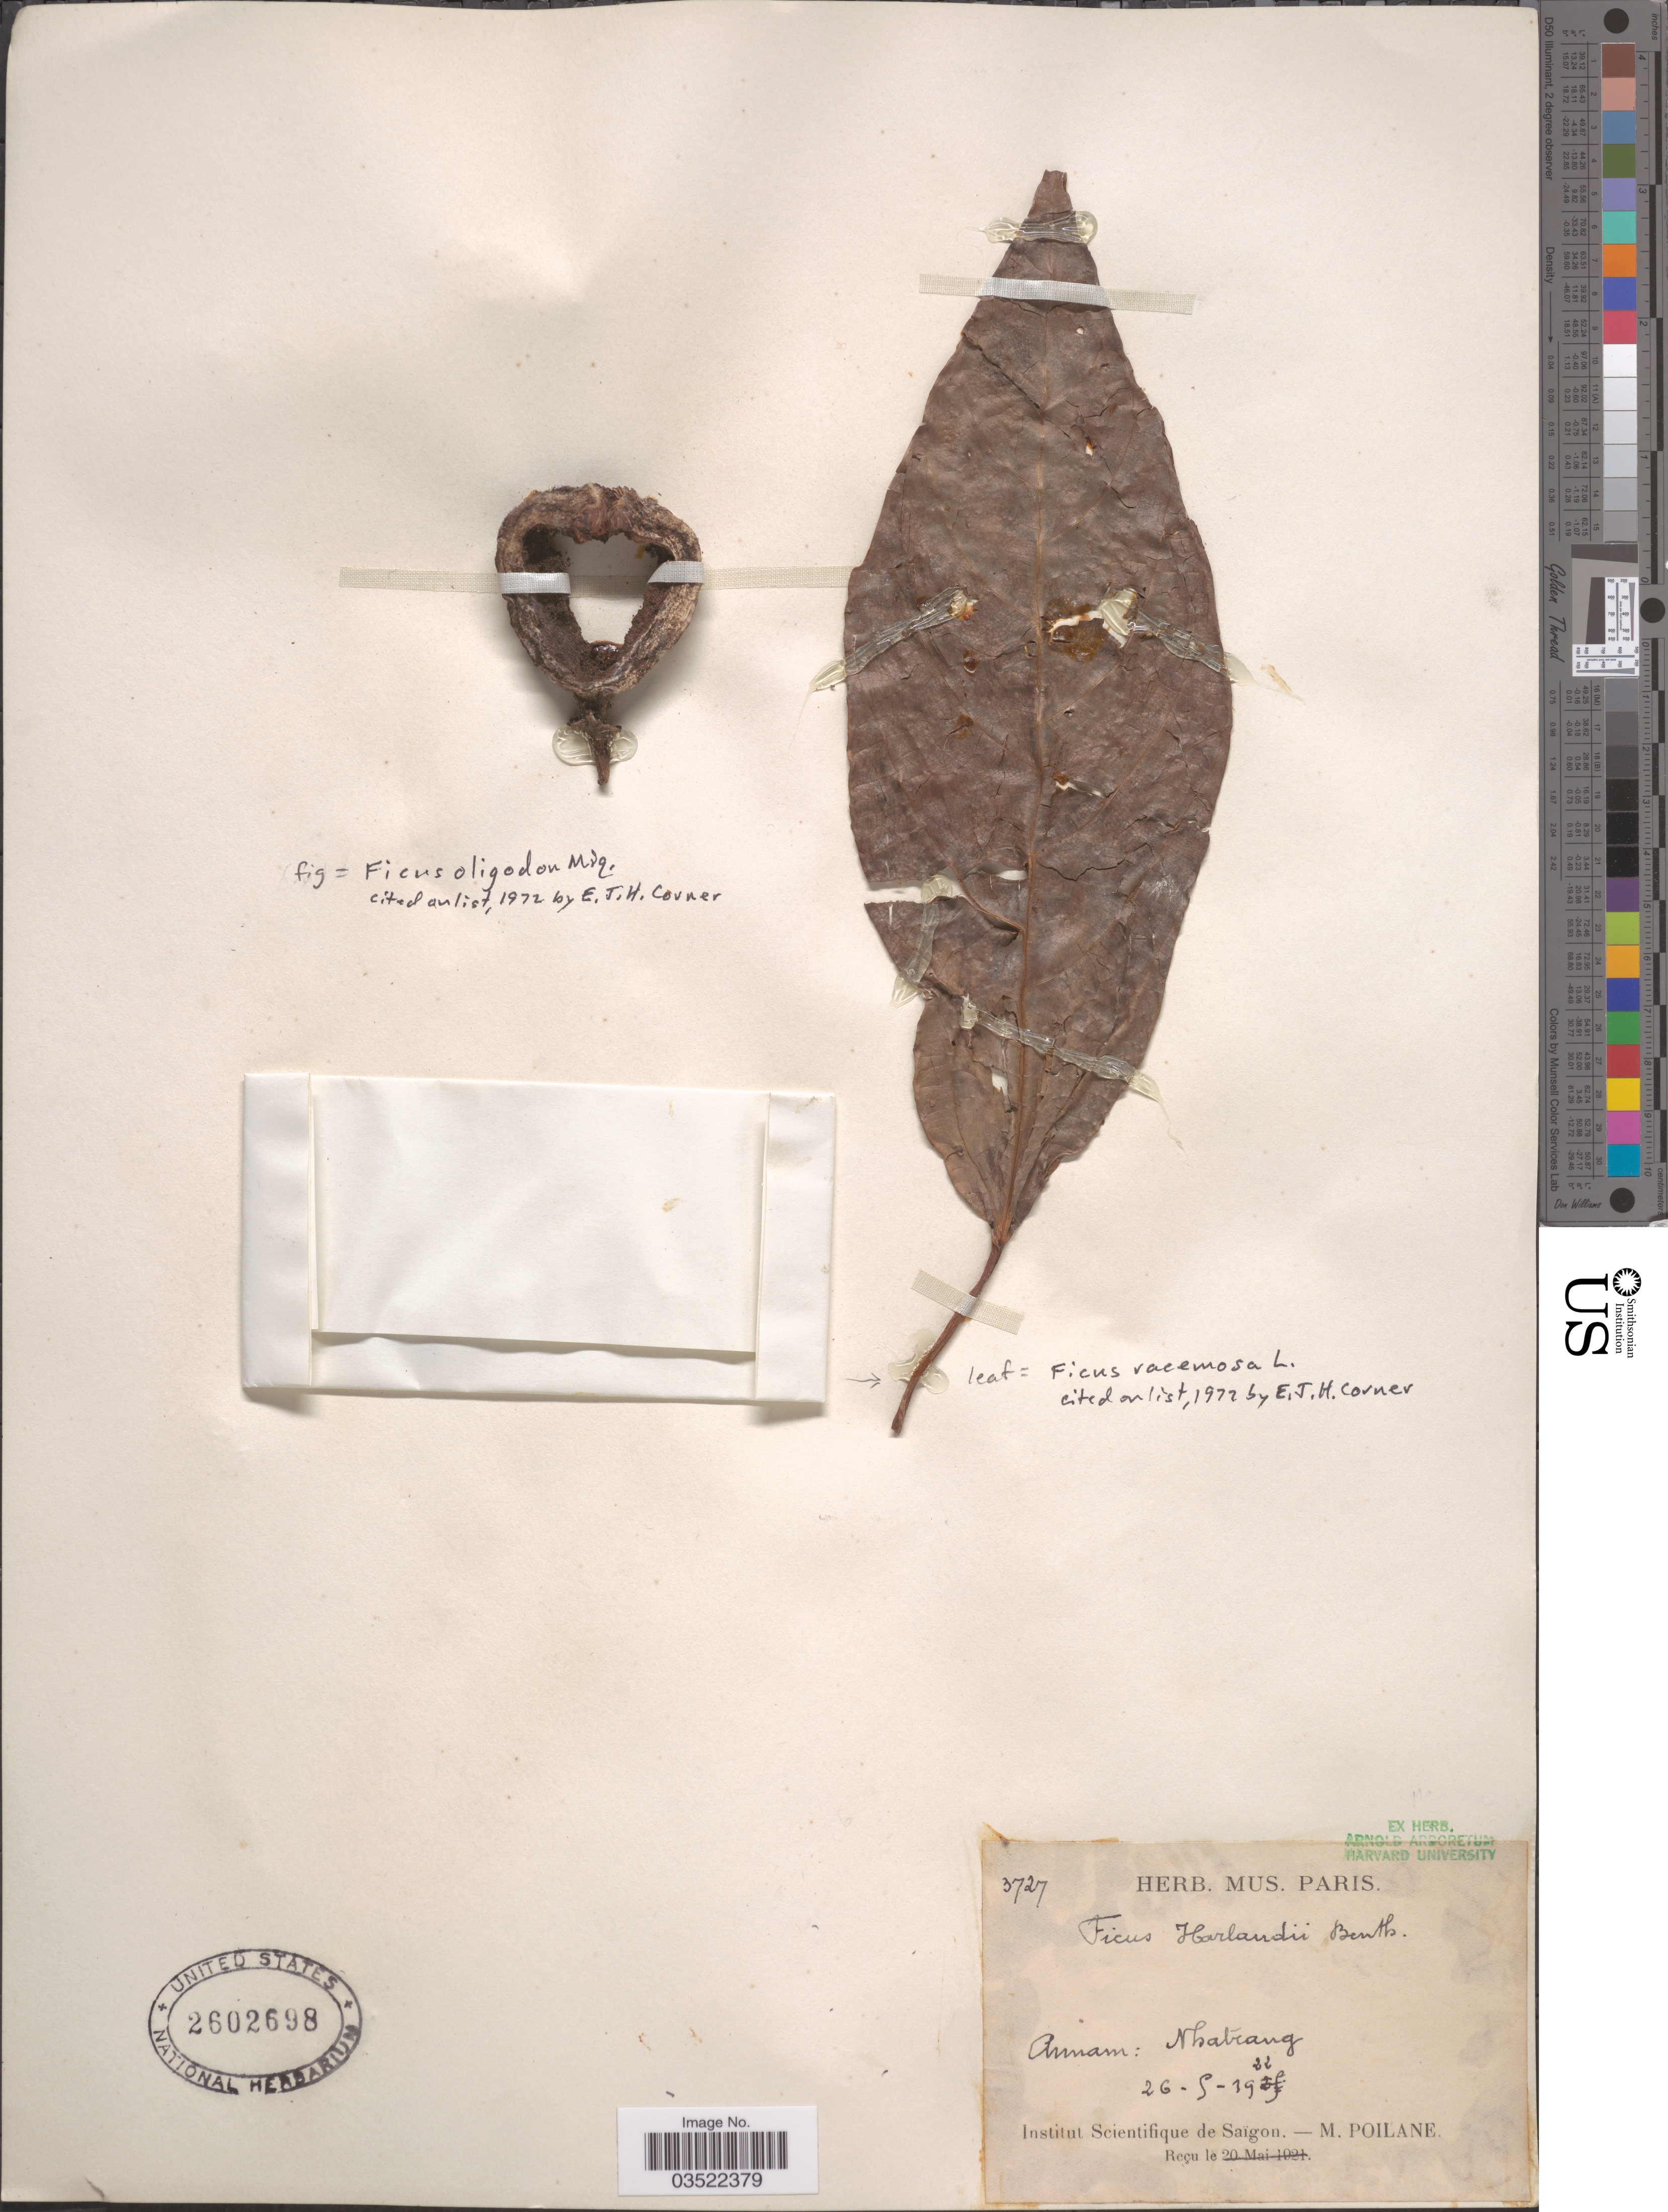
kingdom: Plantae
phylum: Tracheophyta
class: Magnoliopsida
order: Rosales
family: Moraceae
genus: Ficus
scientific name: Ficus oligodon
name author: Miq.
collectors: M. Poilane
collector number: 3727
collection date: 1922-05-26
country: Vietnam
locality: Annam: Nhatrang.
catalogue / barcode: US 2602698